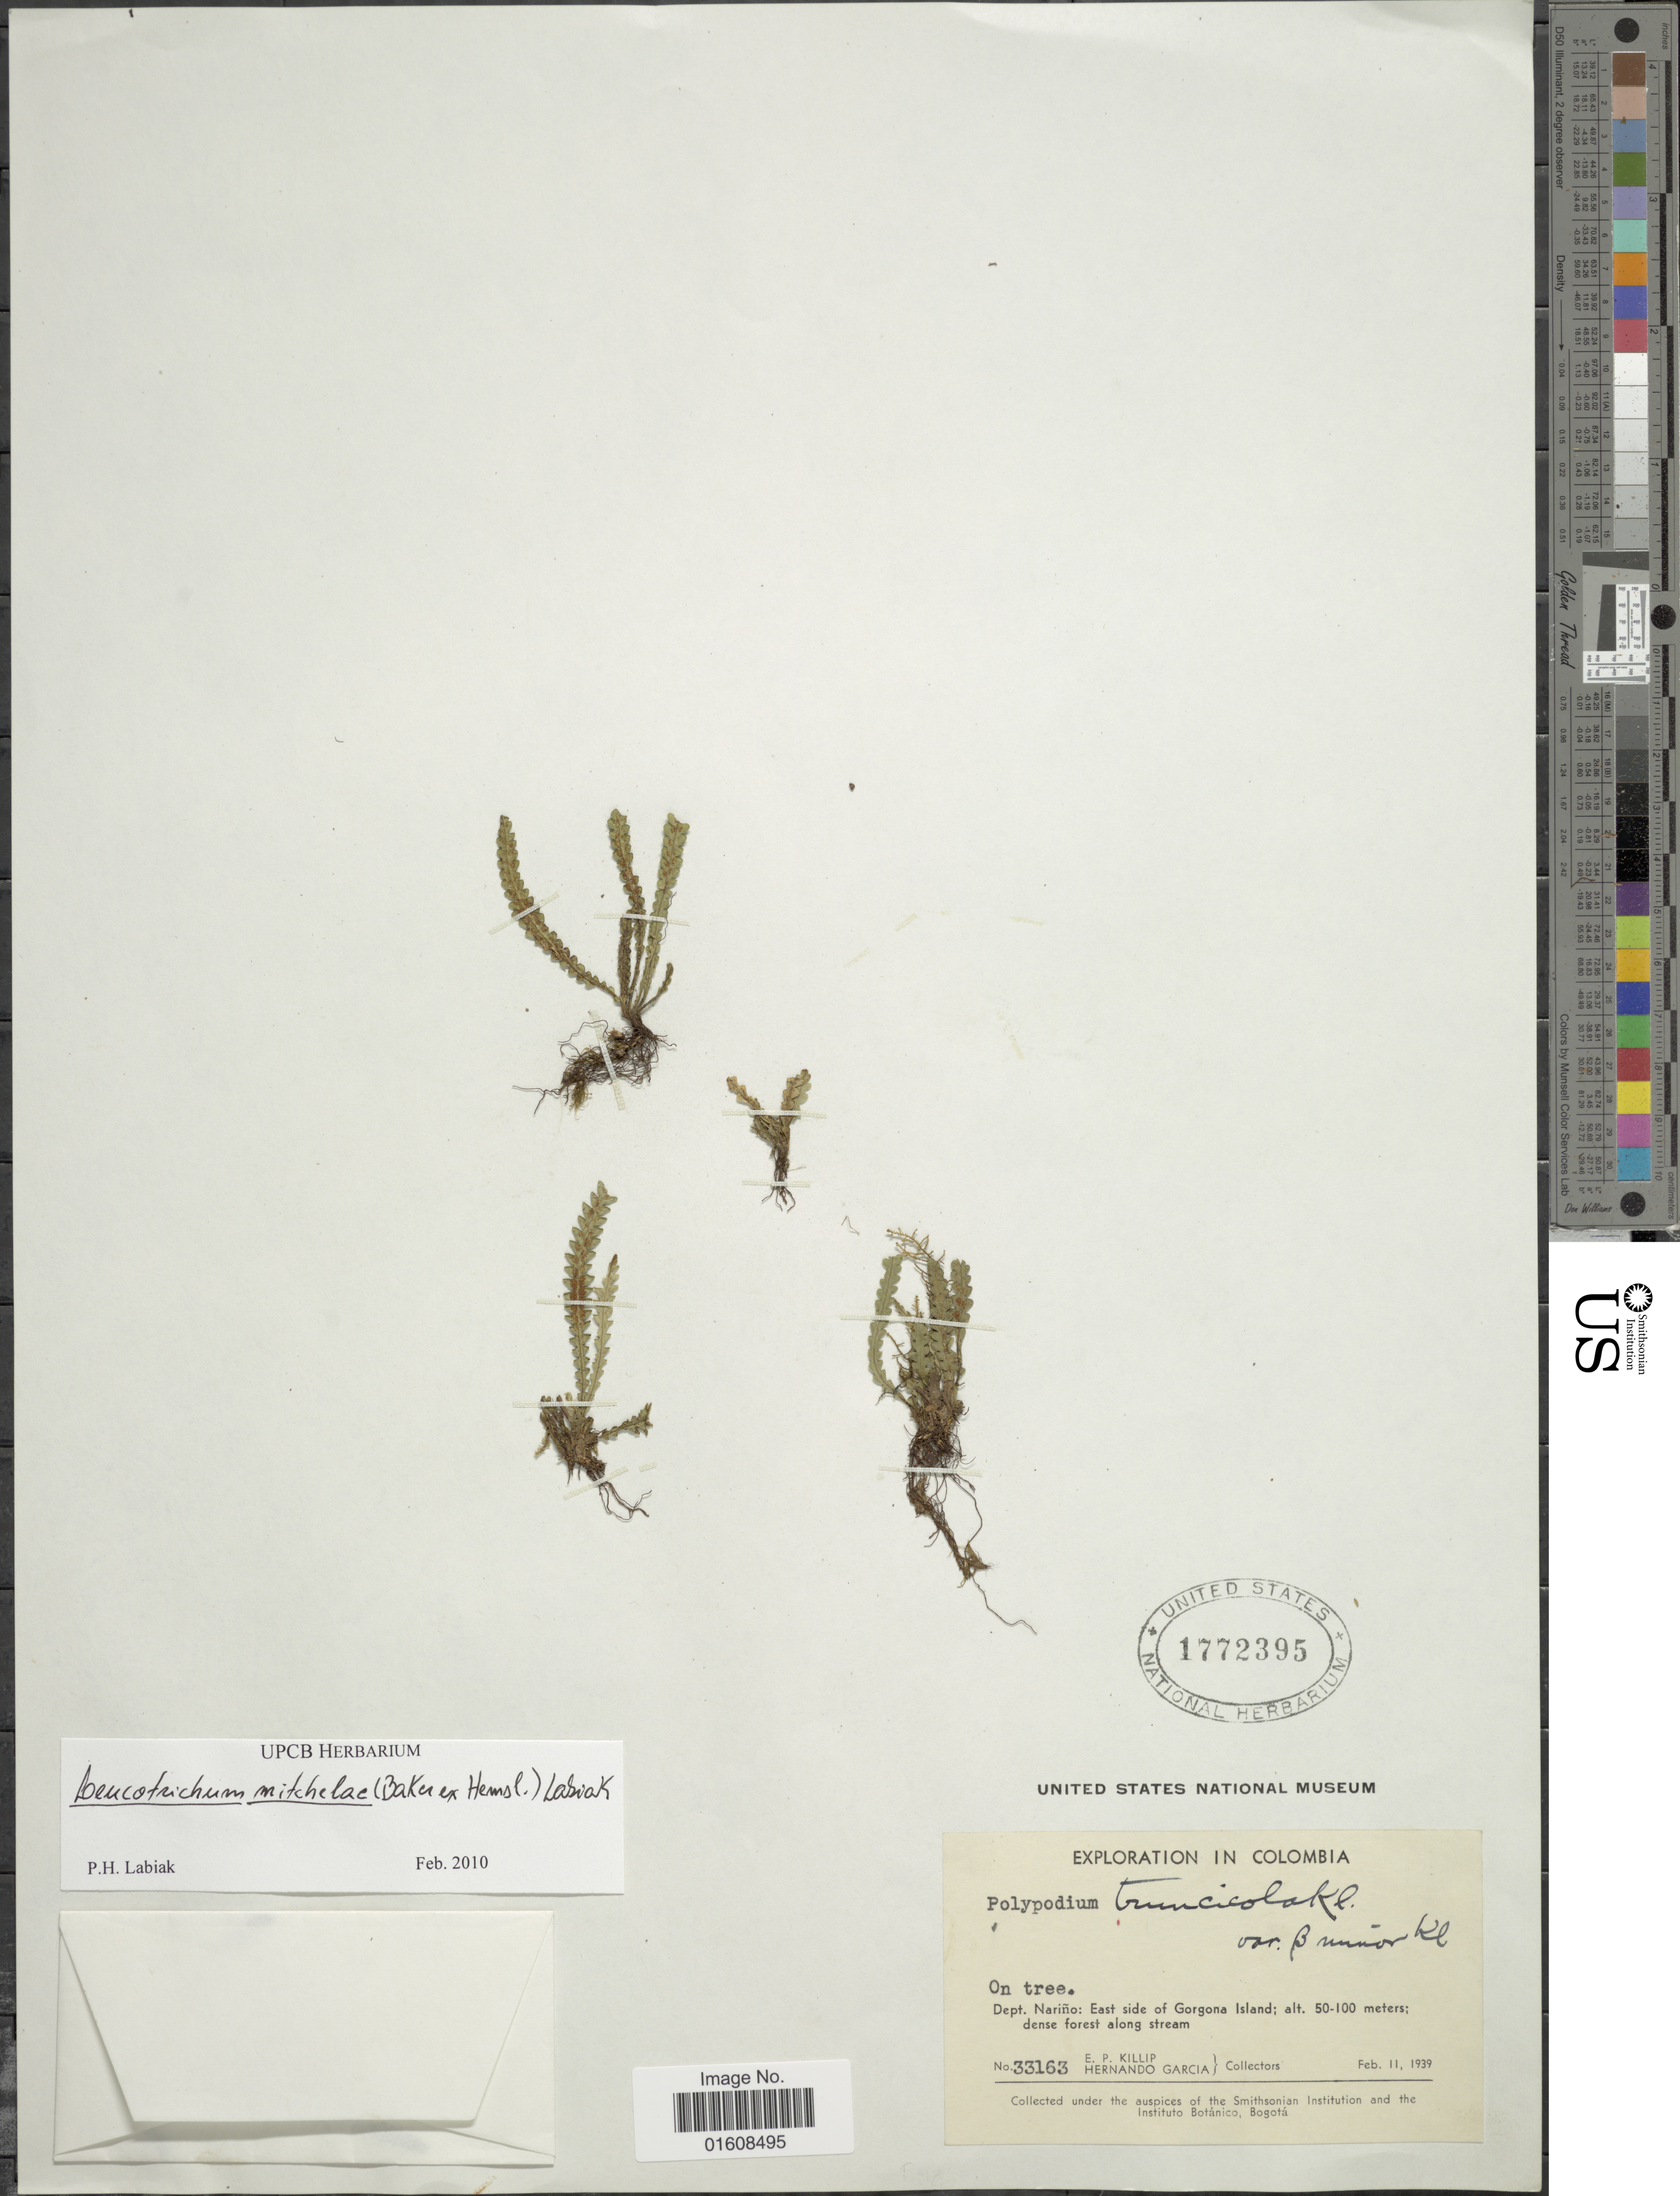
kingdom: Plantae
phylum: Tracheophyta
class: Polypodiopsida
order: Polypodiales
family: Polypodiaceae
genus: Leucotrichum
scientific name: Leucotrichum mitchelliae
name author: (Baker) Labiak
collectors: E. P. Killip & H. Garcia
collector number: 33163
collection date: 1939-02-11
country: Colombia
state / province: Nariño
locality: East side of Gorgona Island; dense forest along stream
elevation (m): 50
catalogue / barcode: US 1772395